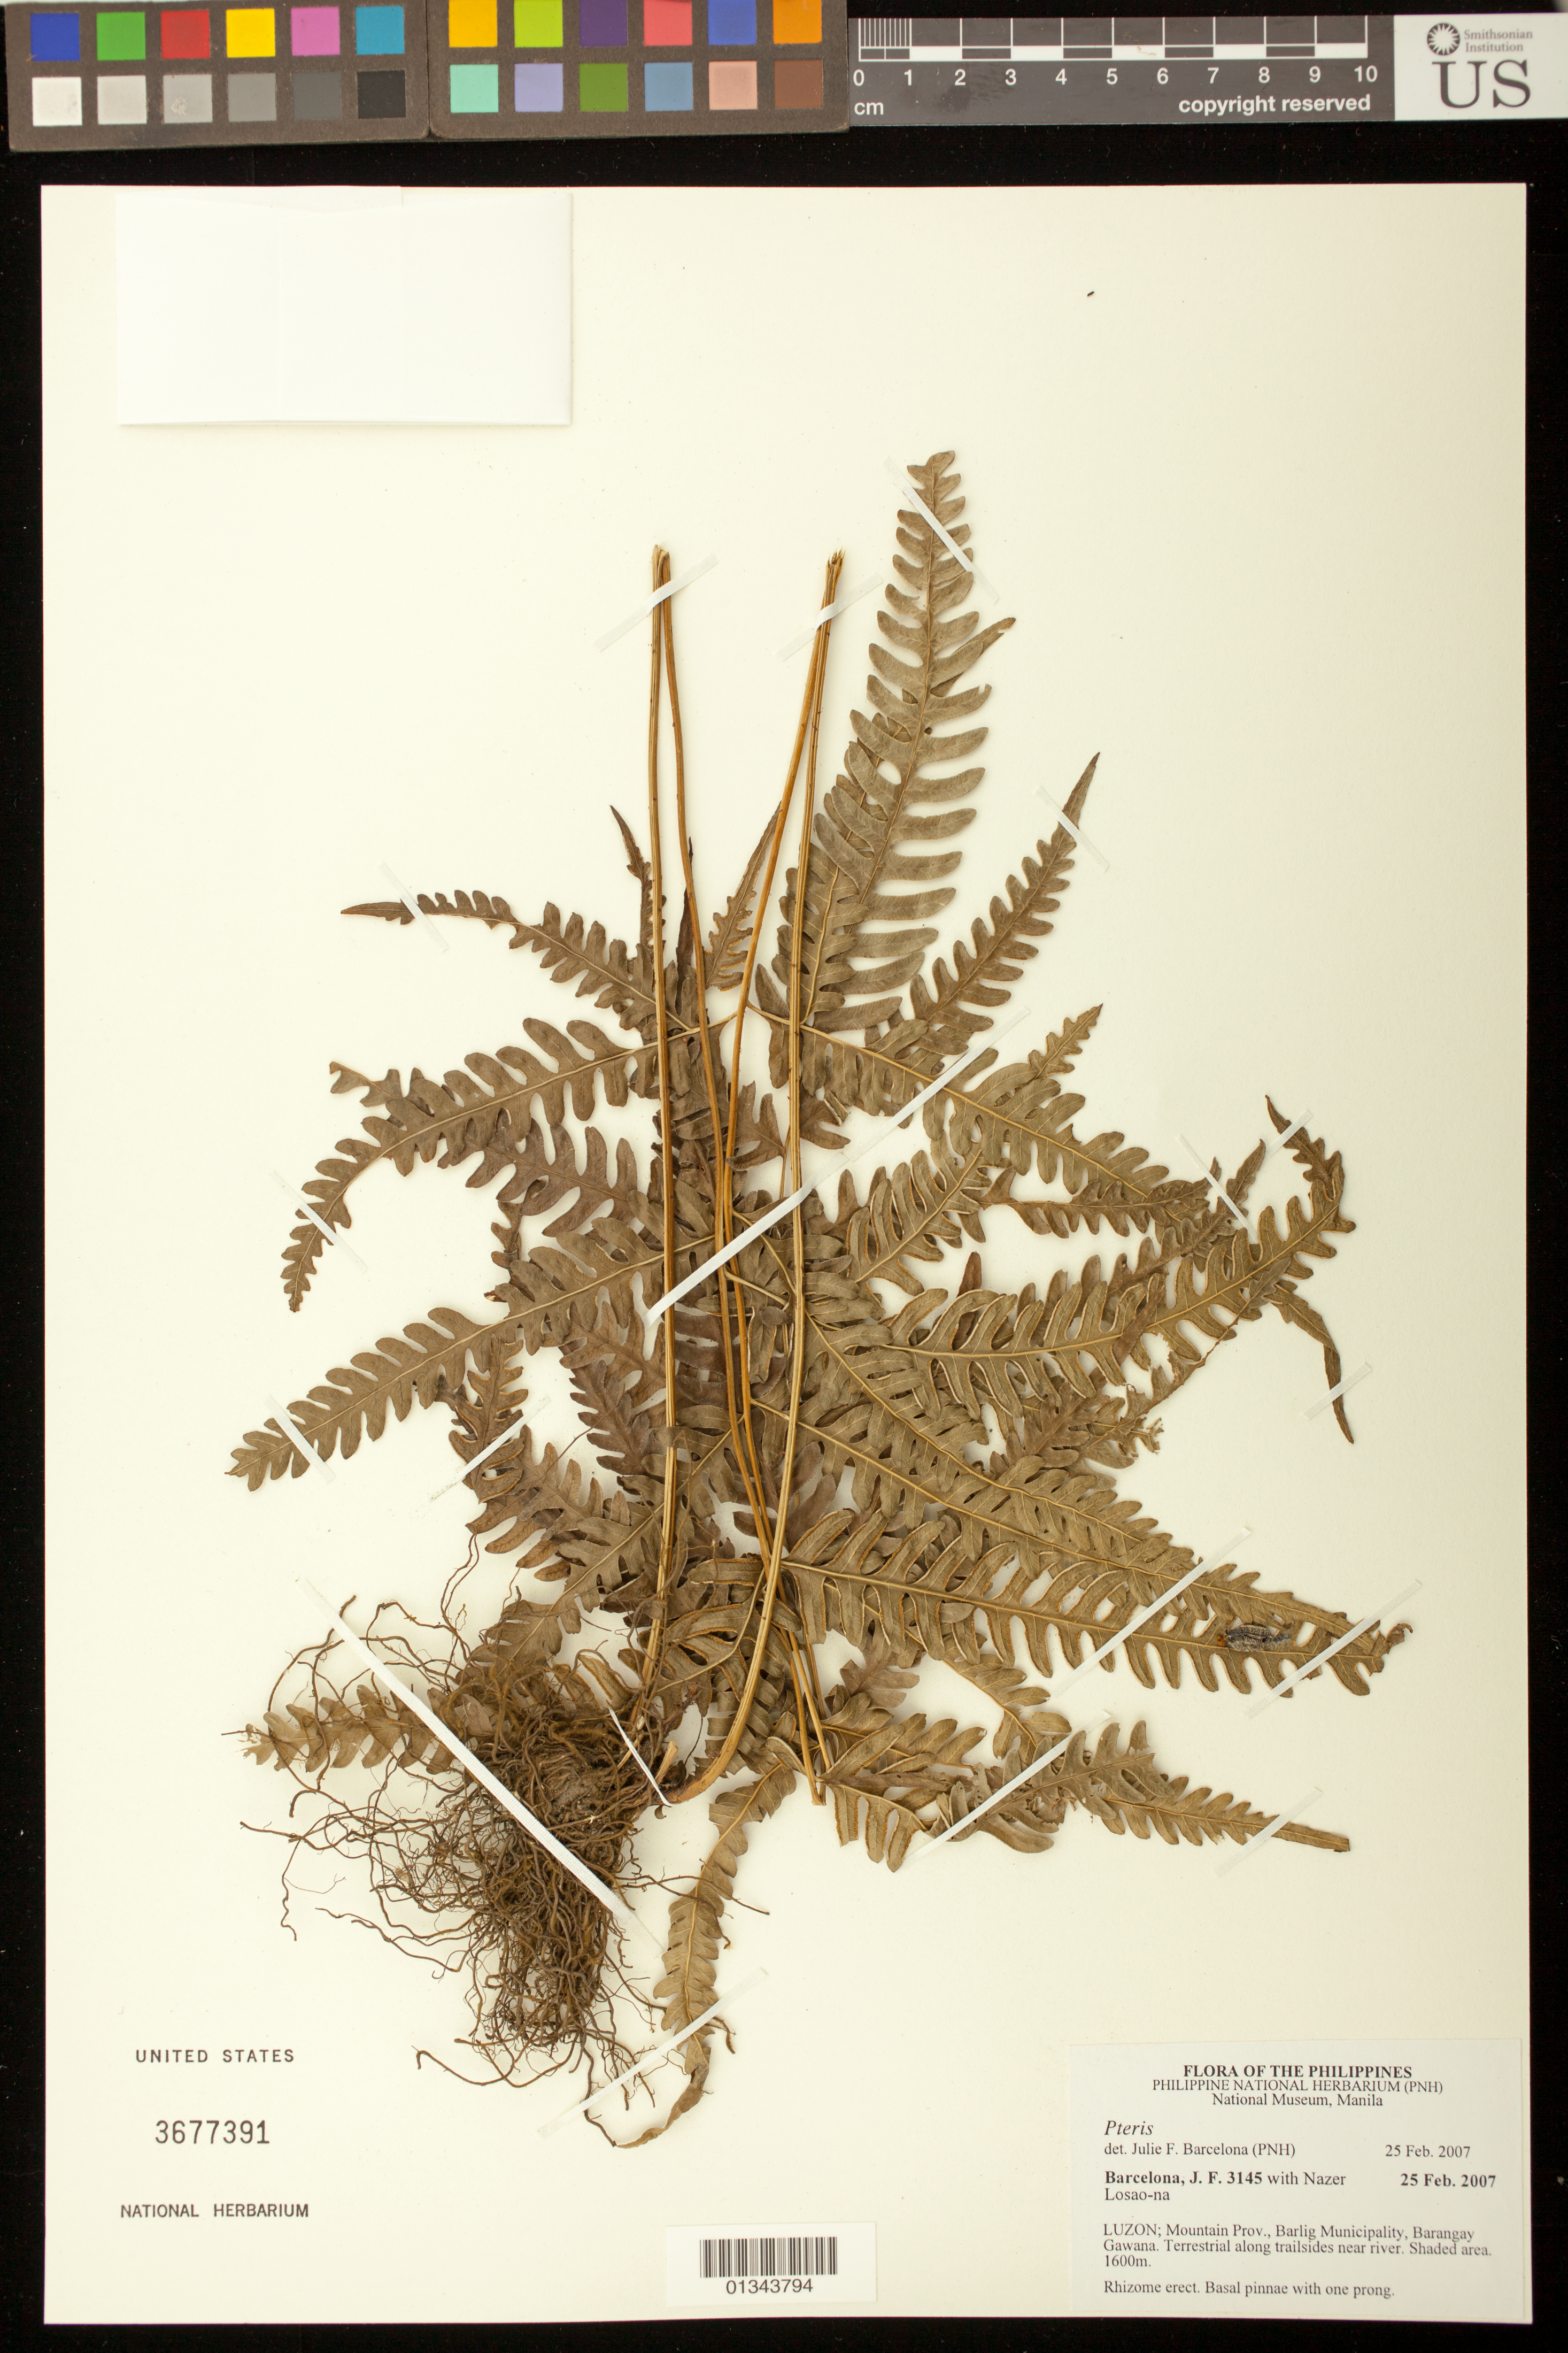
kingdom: Plantae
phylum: Tracheophyta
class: Polypodiopsida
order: Polypodiales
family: Pteridaceae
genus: Pteris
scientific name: Pteris sp.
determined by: Barcelona, J. F.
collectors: J. F. Barcelona & N. Losao-na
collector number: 3145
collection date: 2007-02-25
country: Philippines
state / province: Cordillera (Administrative Region)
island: Luzon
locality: Mountain Prov., Barlig Municipality, Barangay Gawana.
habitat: Terrestrial along trailsides near river. Shaded area.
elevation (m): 1600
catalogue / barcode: US 3677391